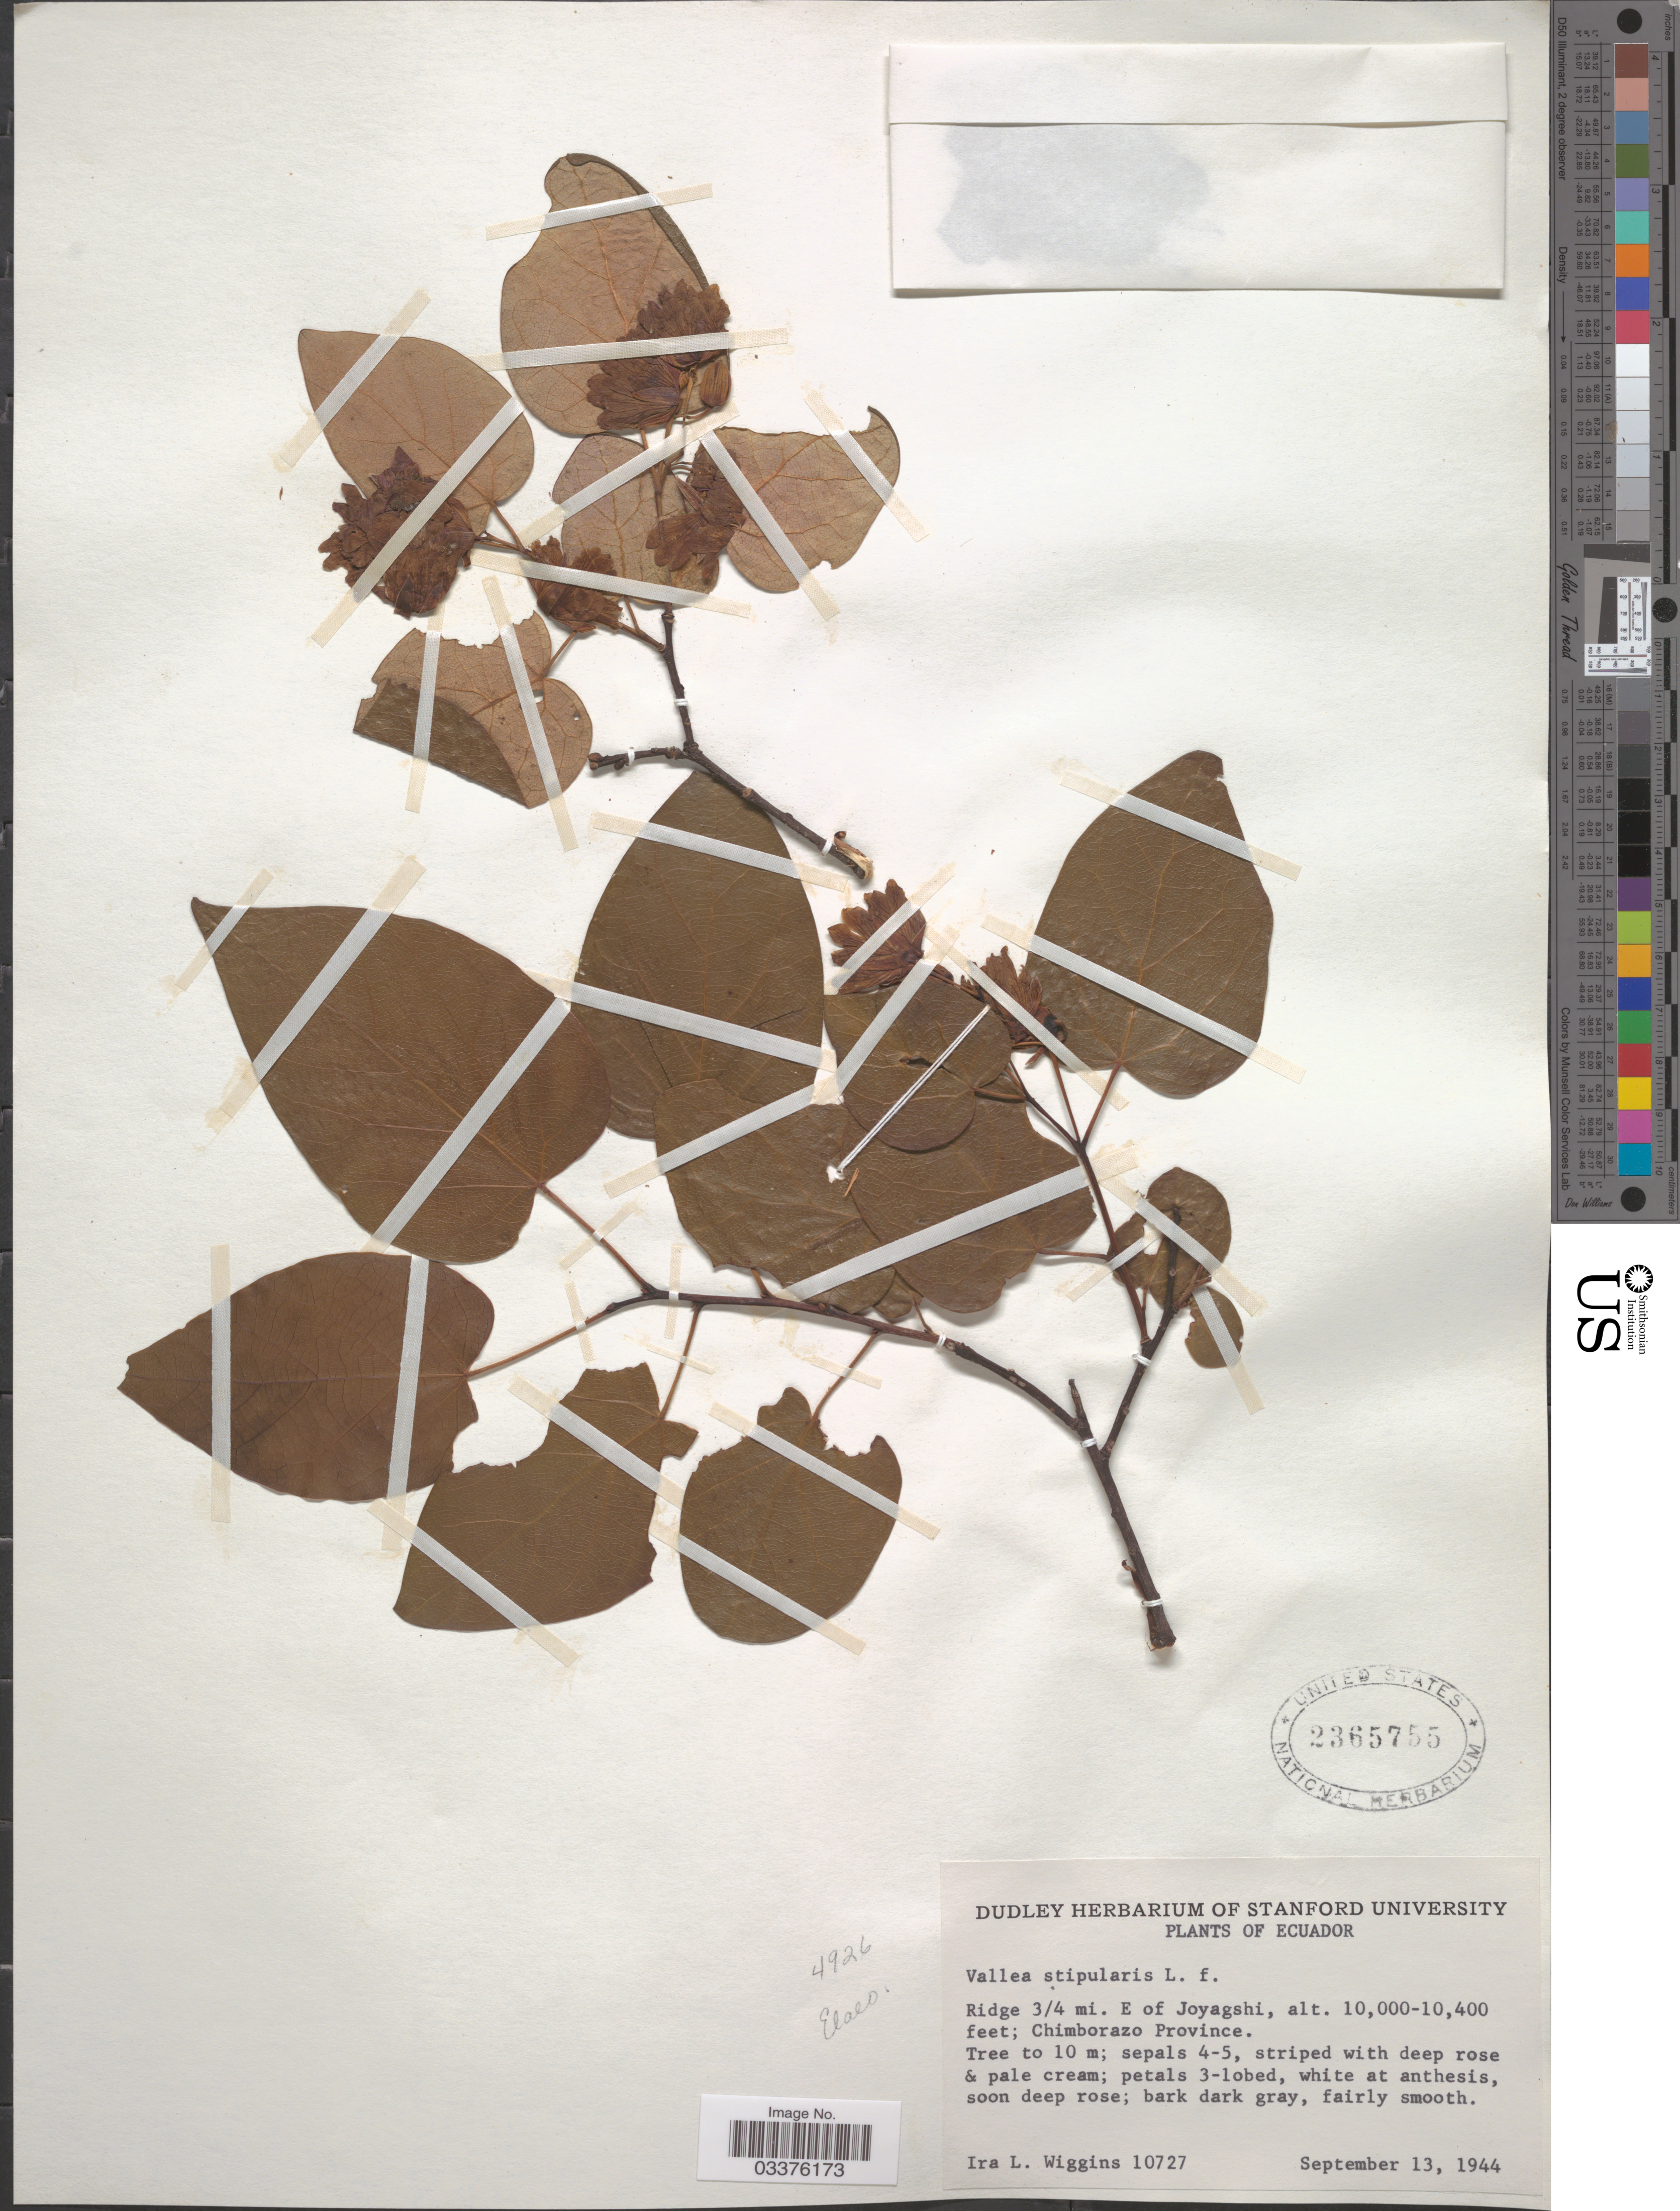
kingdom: Plantae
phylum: Tracheophyta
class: Magnoliopsida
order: Oxalidales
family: Elaeocarpaceae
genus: Vallea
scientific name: Vallea pubescens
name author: Kunth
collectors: I. L. Wiggins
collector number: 10727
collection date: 1944-09-13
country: Ecuador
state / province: Chimborazo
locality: Ridge ¾ mi. E of Joyagshi.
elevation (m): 3048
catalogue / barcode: US 2365755